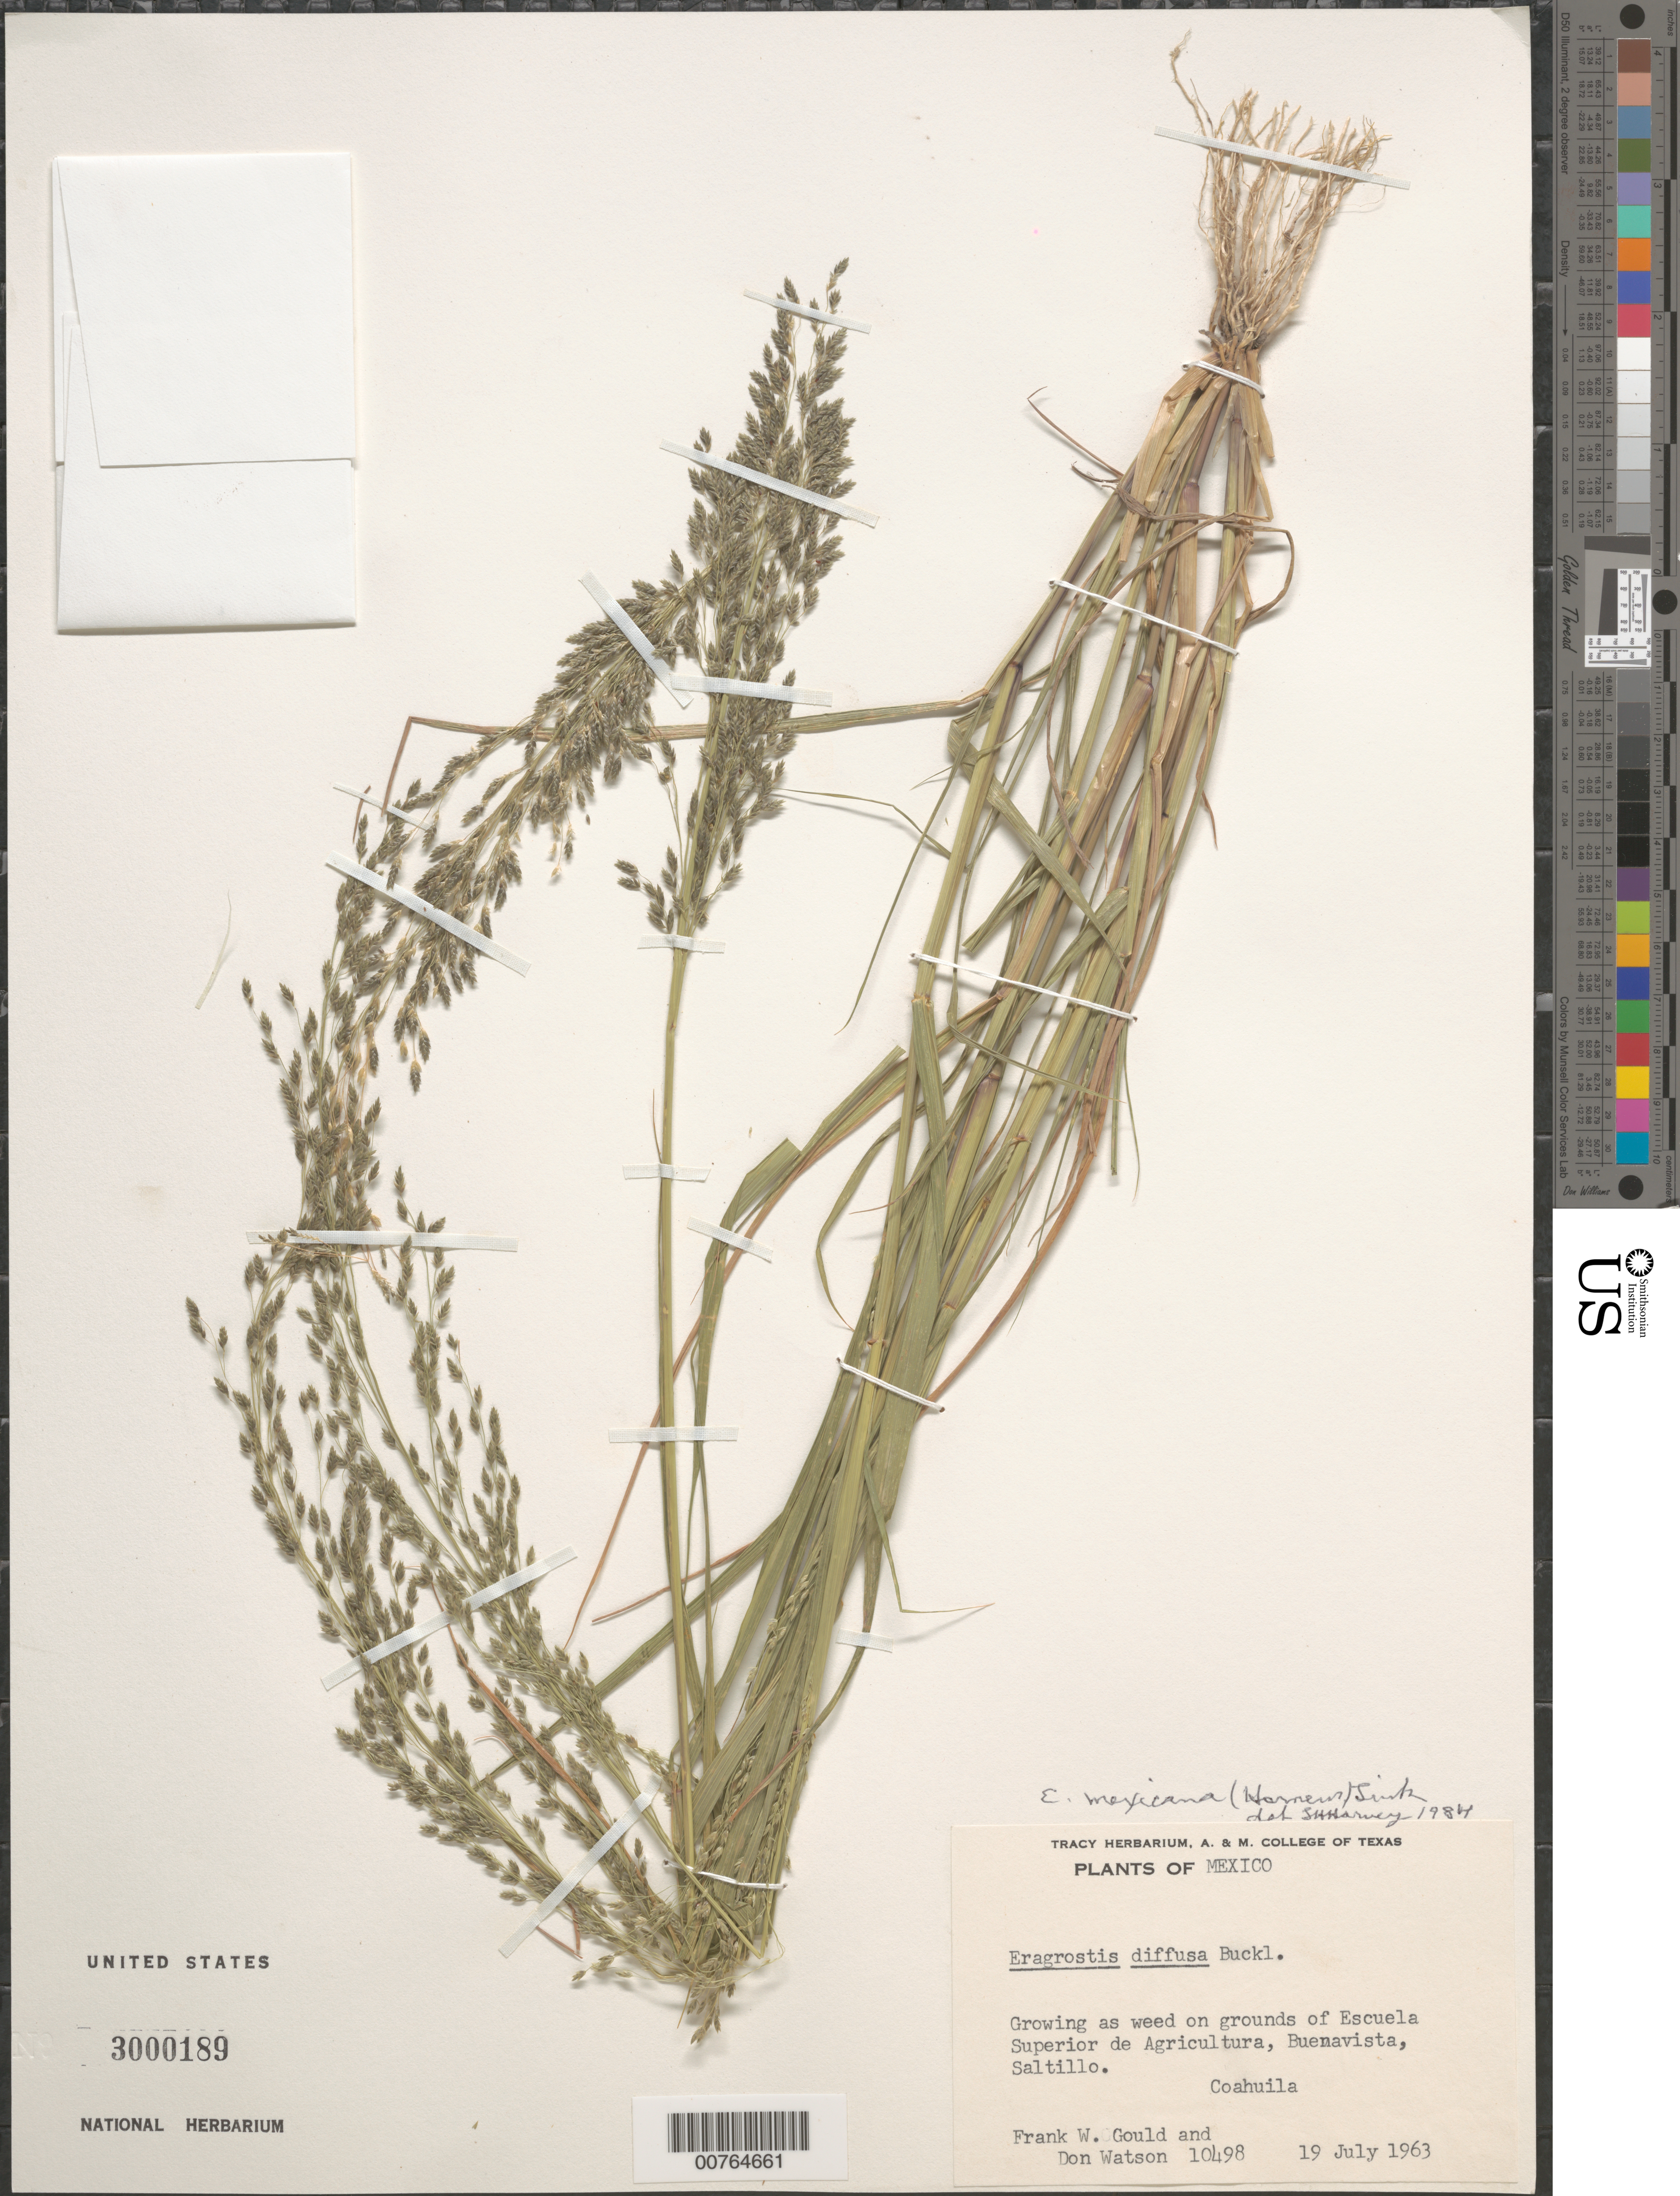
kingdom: Plantae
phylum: Tracheophyta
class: Liliopsida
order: Poales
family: Poaceae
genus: Eragrostis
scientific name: Eragrostis mexicana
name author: (Hornem.) Link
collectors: F. W. Gould & D. Watson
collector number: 10498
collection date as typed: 19 Jul 1963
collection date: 1963-07-19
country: Mexico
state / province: Coahuila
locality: On grounds of Escuela Superior de Agricultura, Buenavista, Saltillo.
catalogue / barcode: US 3000189